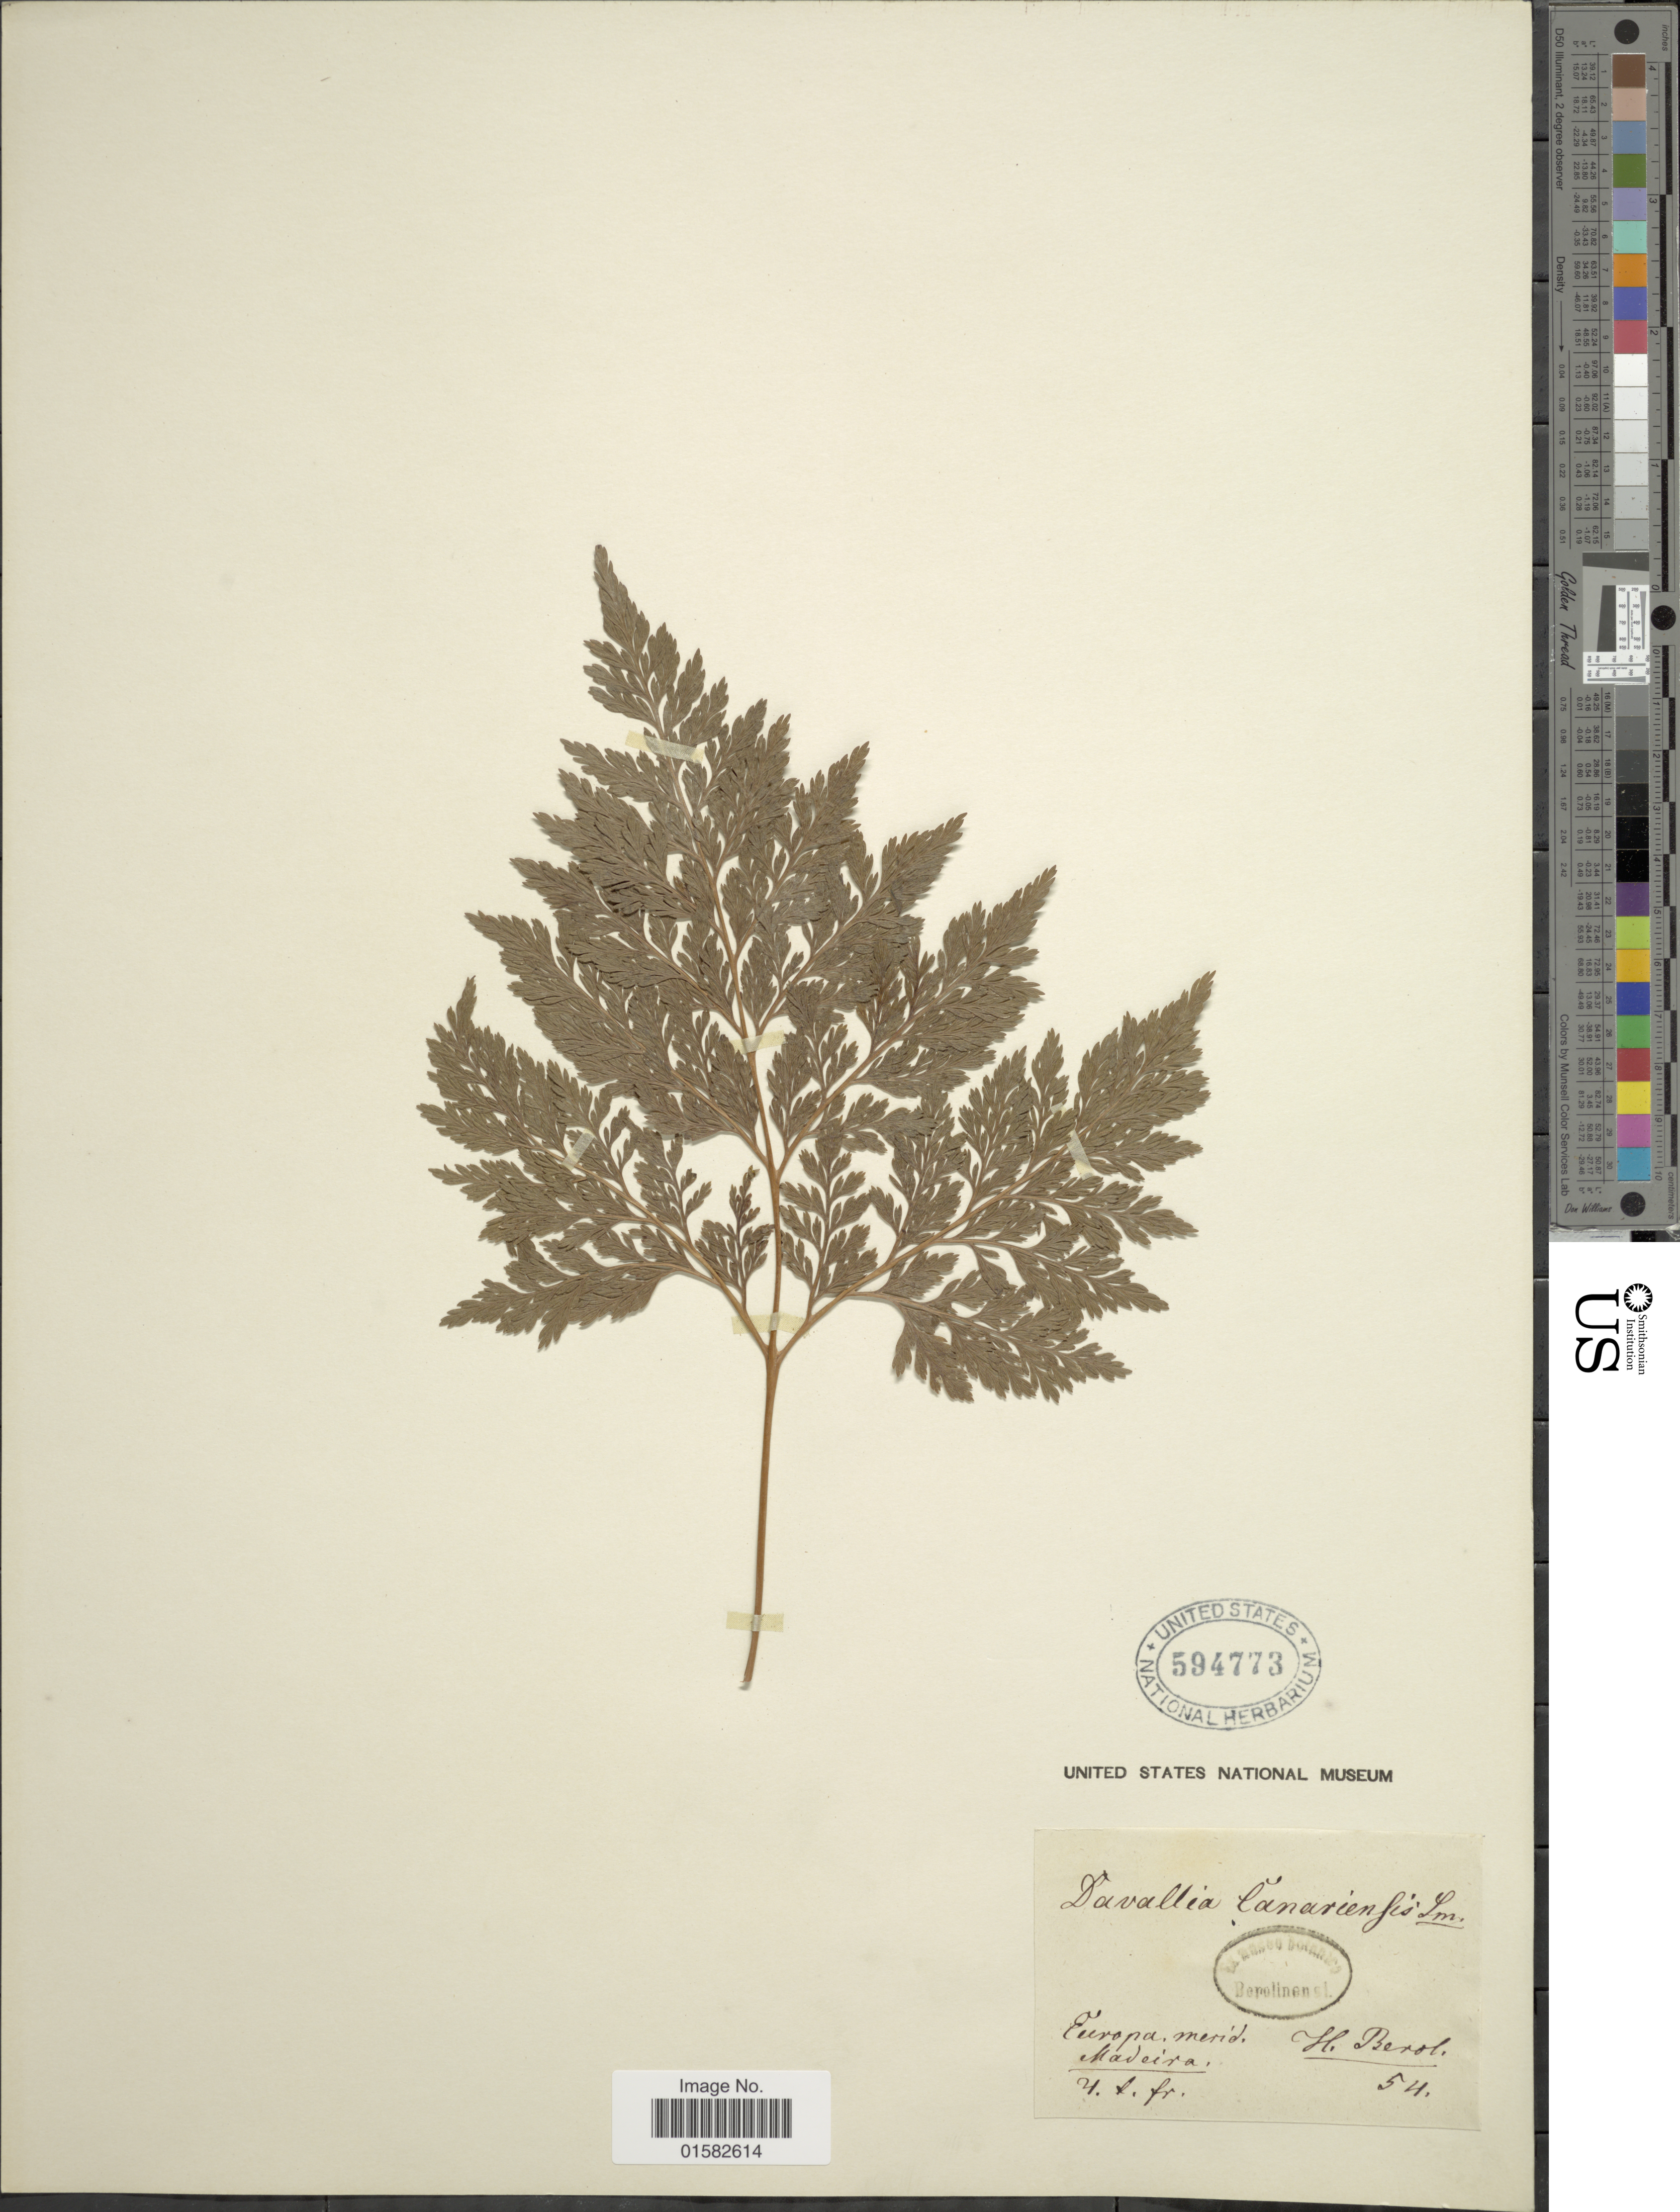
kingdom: Plantae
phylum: Tracheophyta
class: Polypodiopsida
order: Polypodiales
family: Davalliaceae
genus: Davallia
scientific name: Davallia canariensis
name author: (L.) Sm.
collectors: ex Museo Botanico Berolinensi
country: Portugal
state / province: Madeira (Aut. Reg.)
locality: Europa Merid, Madeira, H. Berol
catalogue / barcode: US 594773